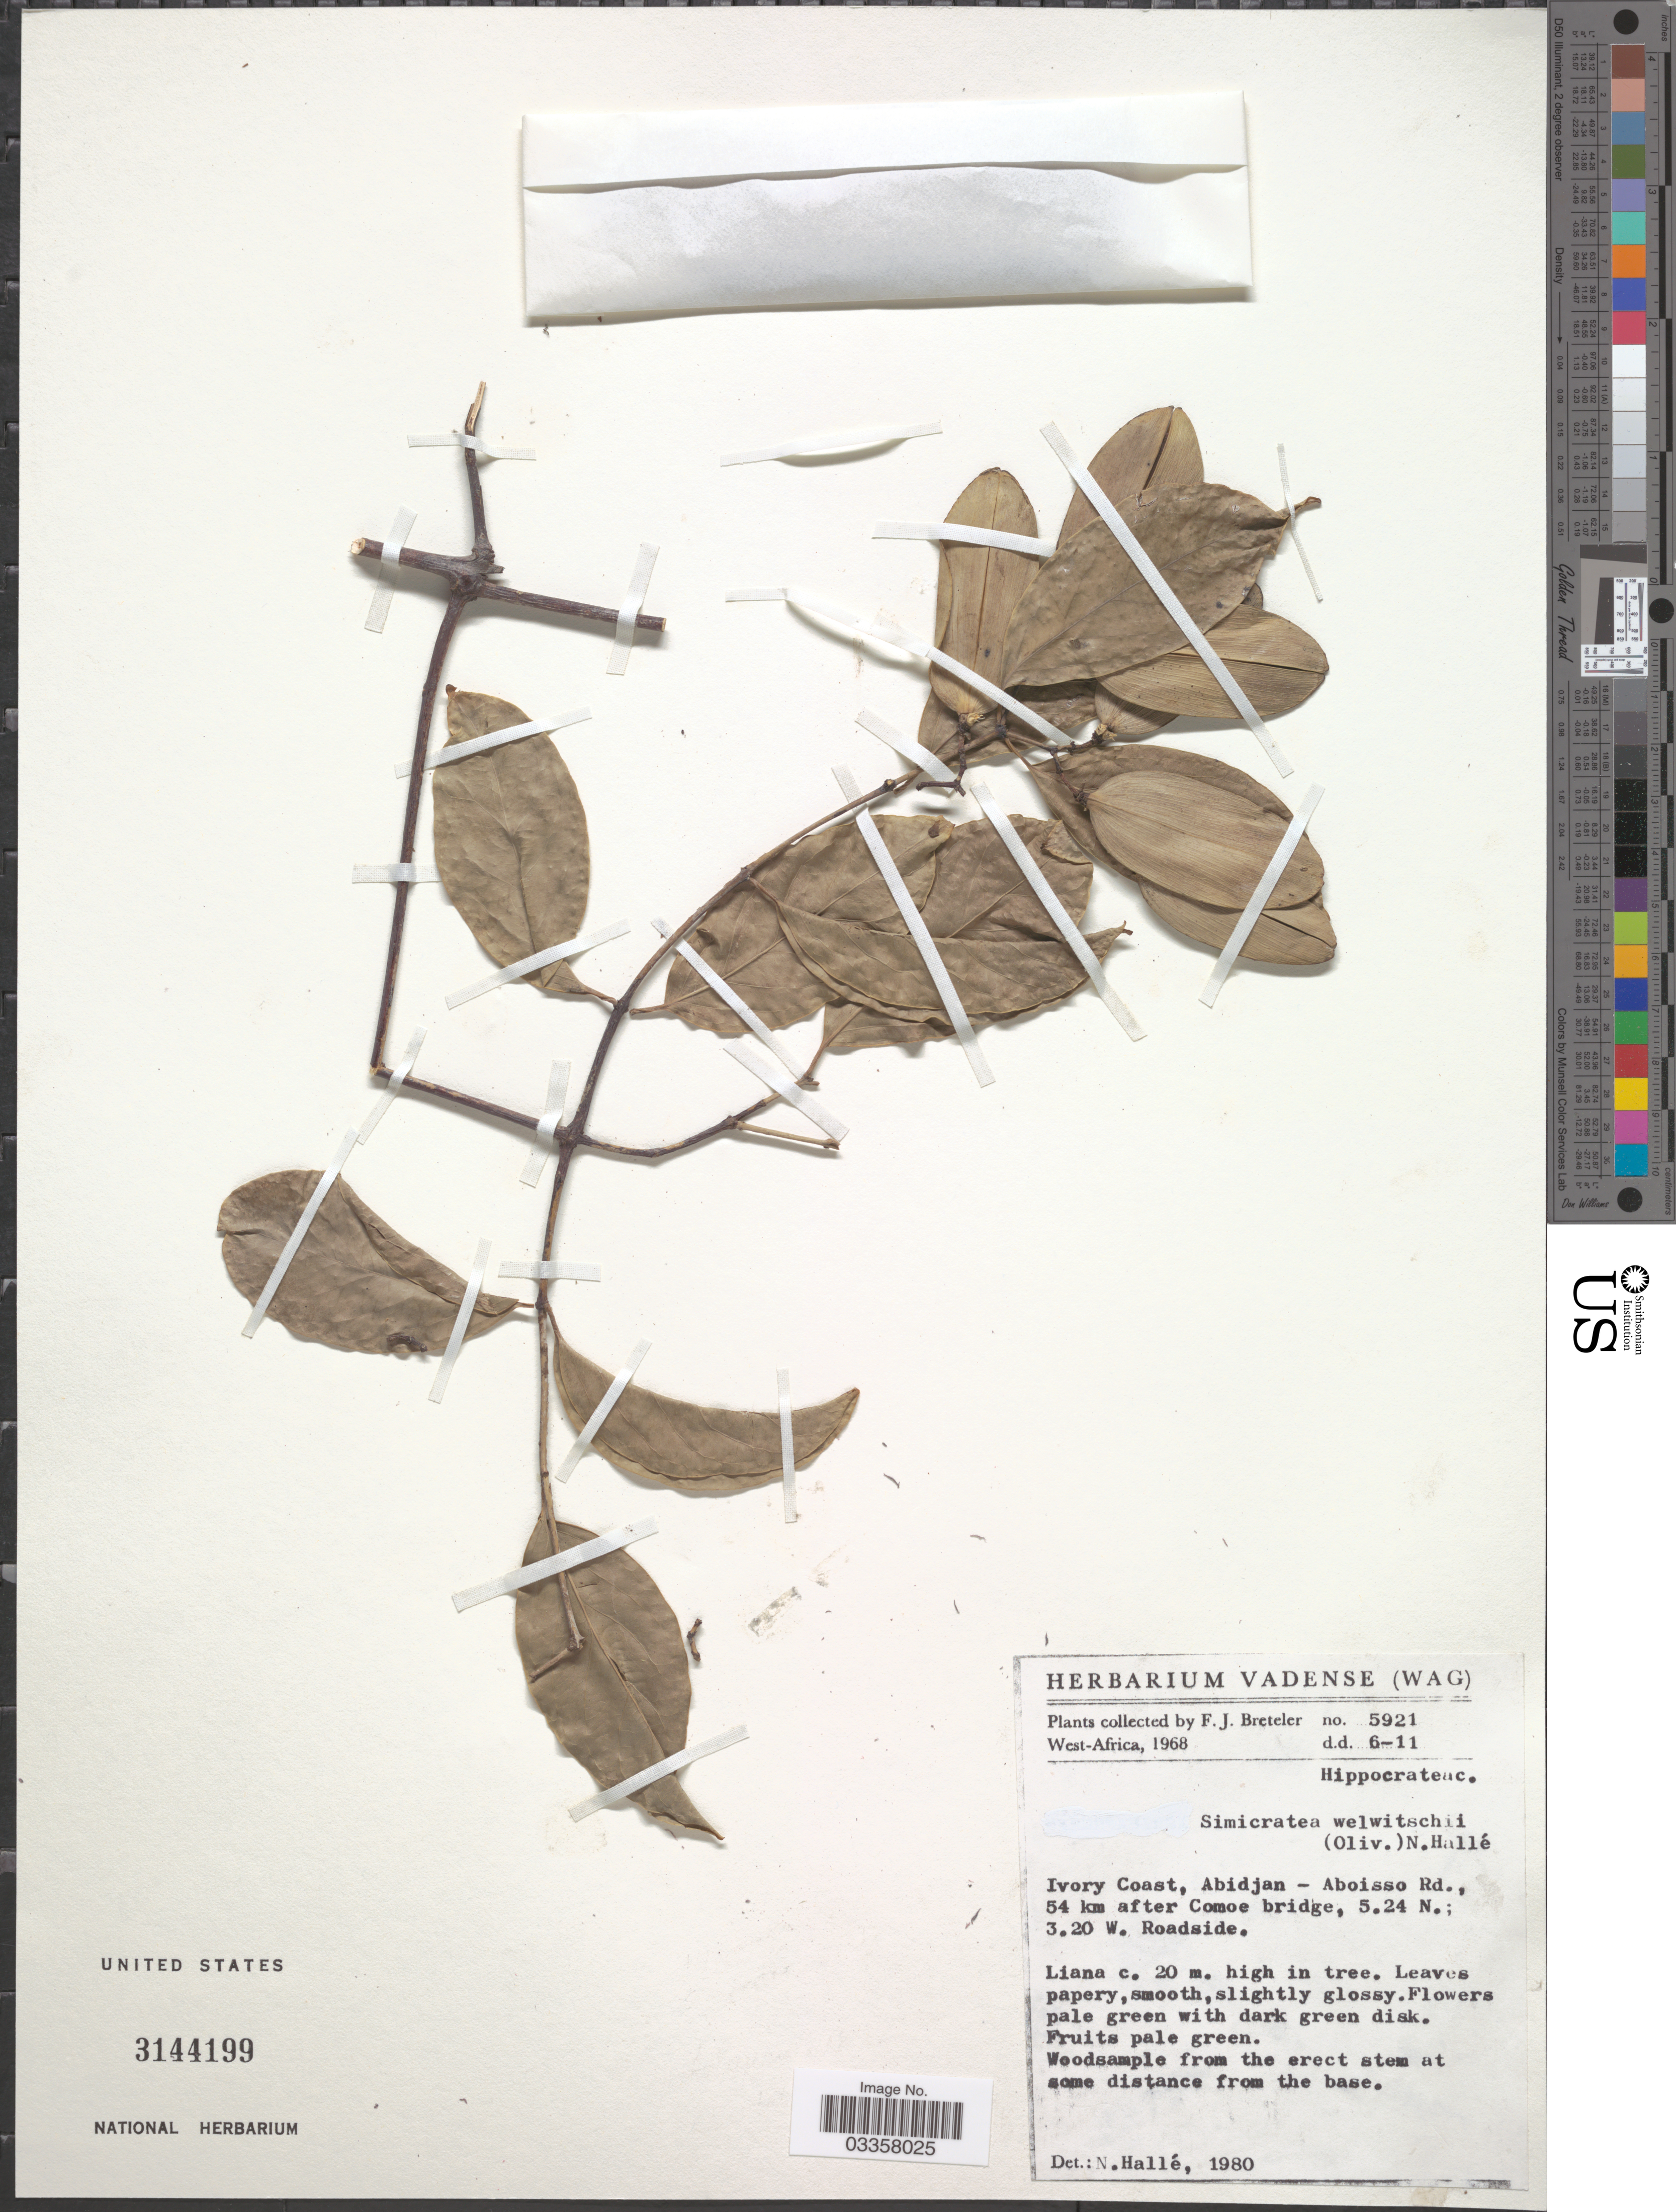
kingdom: Plantae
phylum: Tracheophyta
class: Magnoliopsida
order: Celastrales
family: Celastraceae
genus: Simicratea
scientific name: Simicratea welwitschii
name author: (Oliv.) N. Hallé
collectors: F. J. Breteler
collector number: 5921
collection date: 1968-11-06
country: Ivory Coast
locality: West-Africa, Ivory Coast, Abidjan - Aboisso Rd.. 54 km after Comoe bridge.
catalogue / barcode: US 3144199